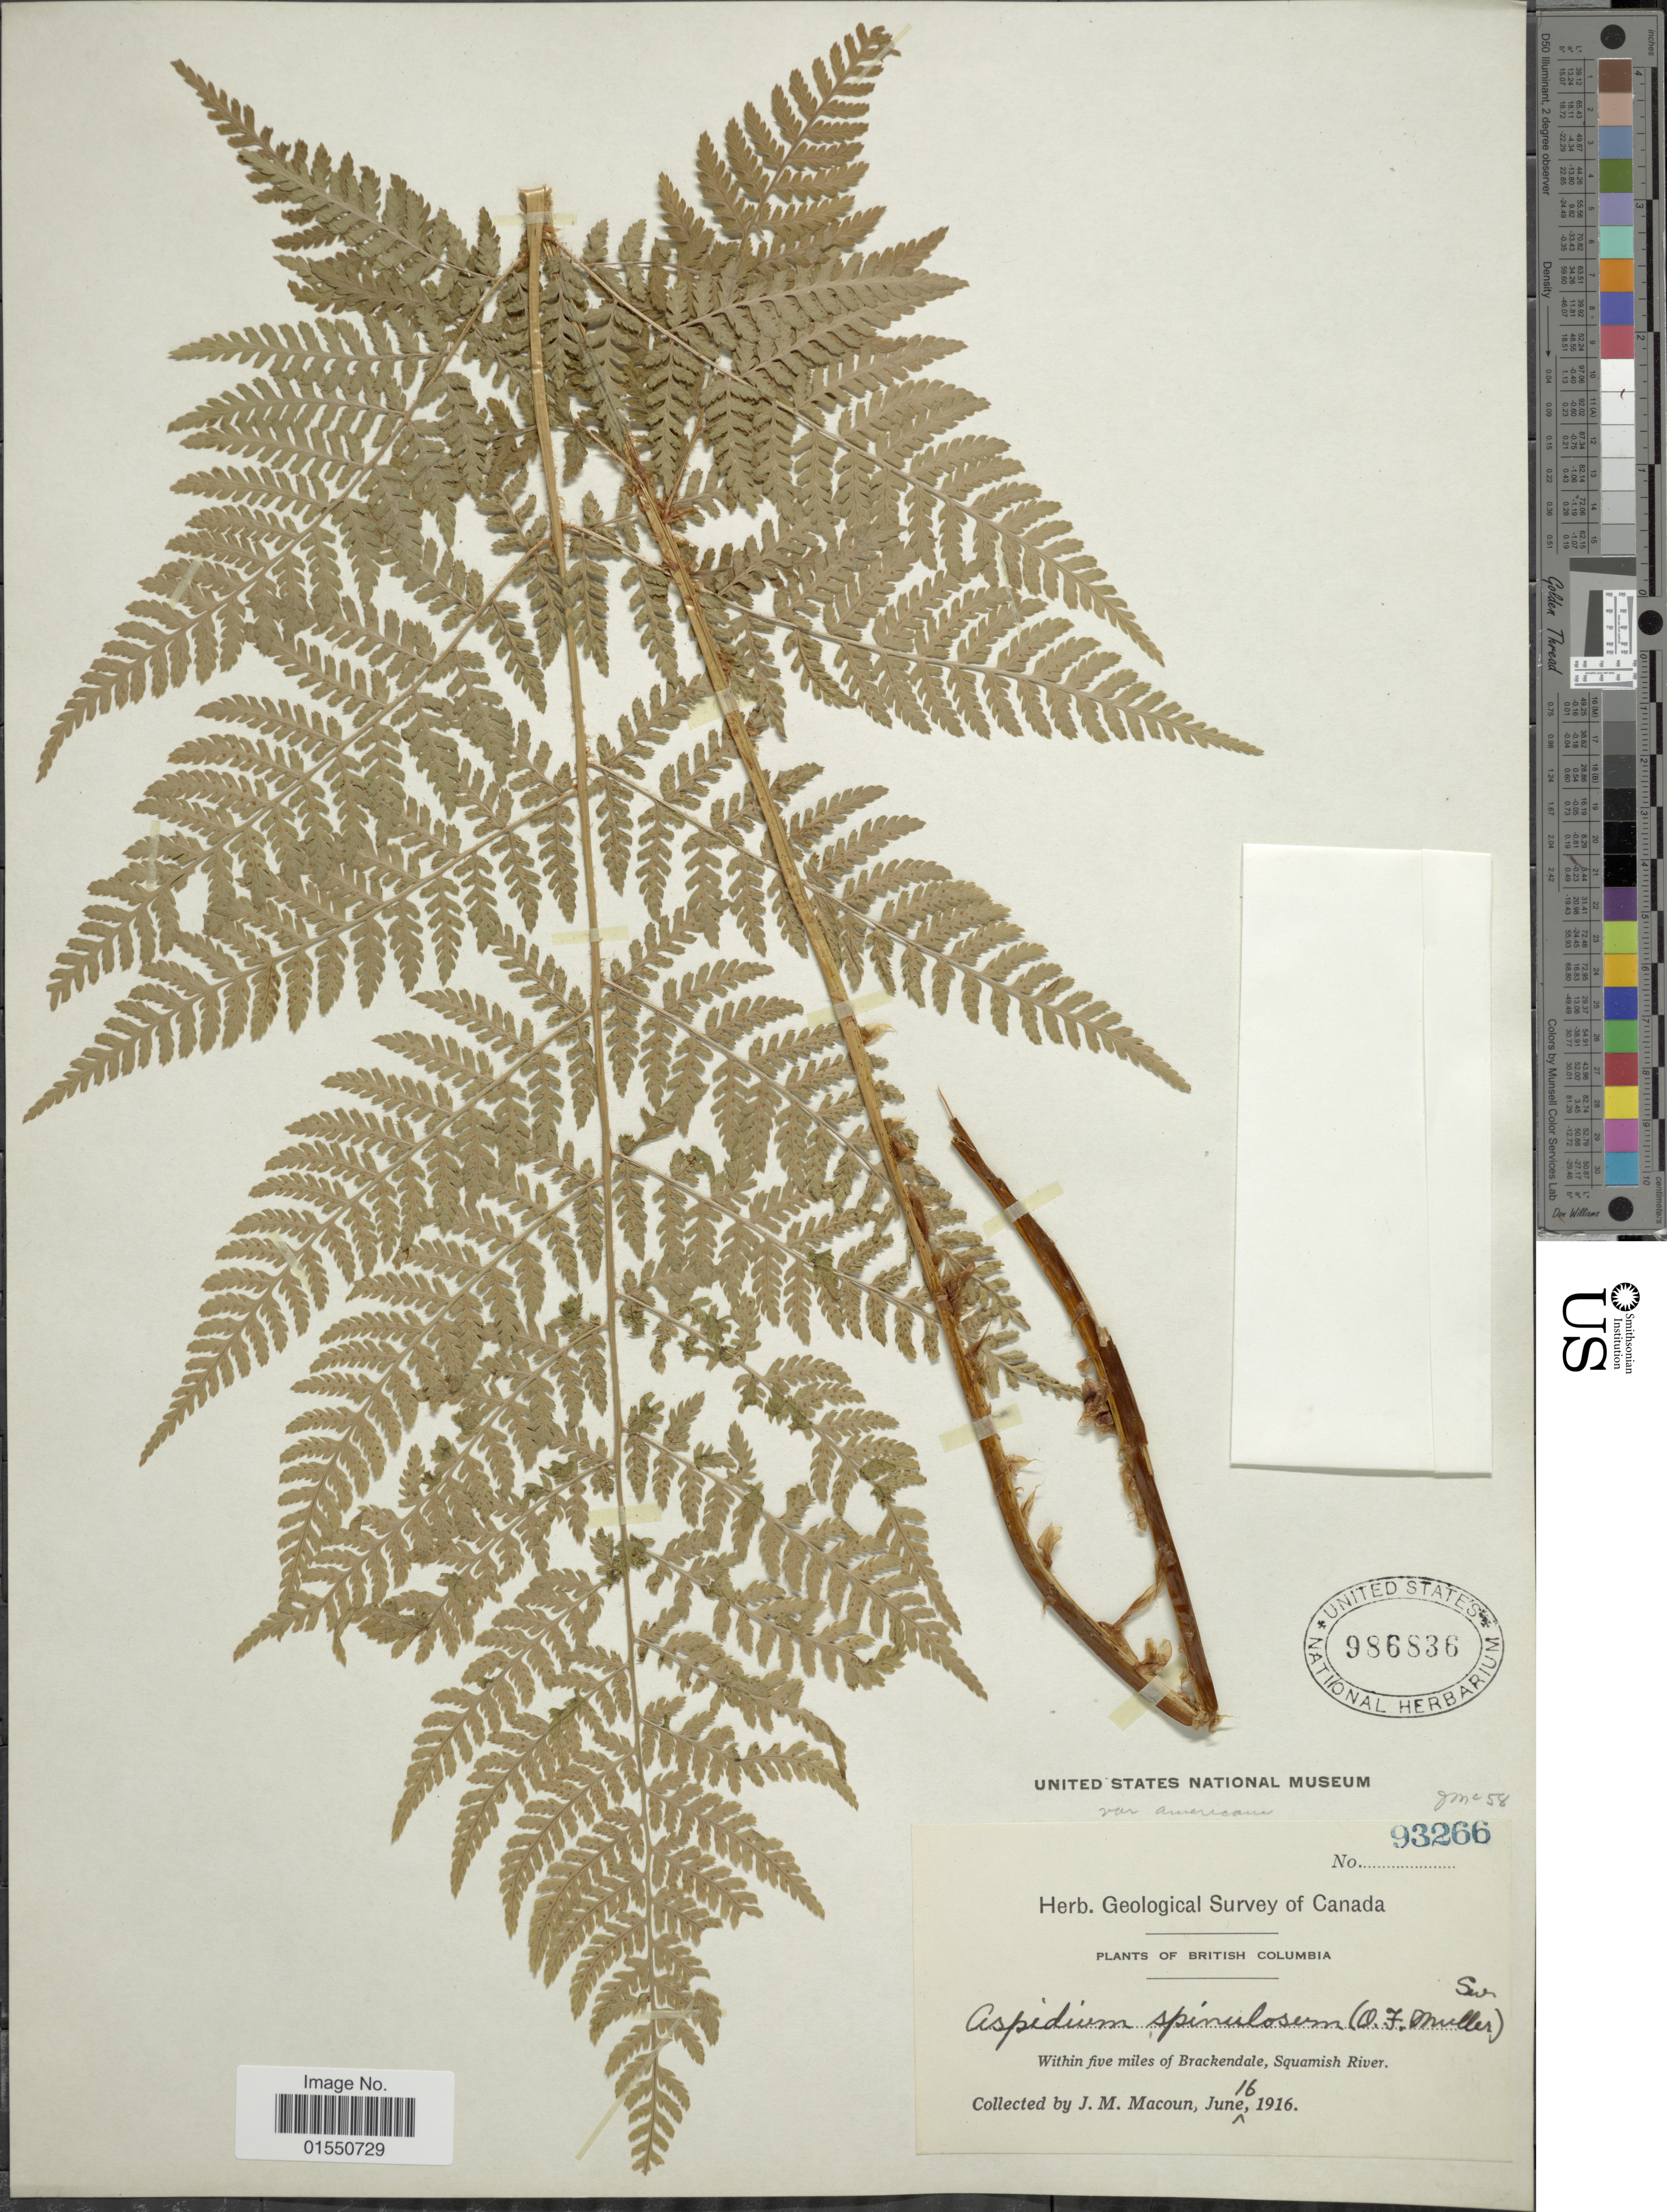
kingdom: Plantae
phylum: Tracheophyta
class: Polypodiopsida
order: Polypodiales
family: Dryopteridaceae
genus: Dryopteris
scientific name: Dryopteris expansa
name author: (C. Presl) Fraser-Jenk. & Jermy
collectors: J. M. Macoun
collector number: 93266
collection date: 1916-06-16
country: Canada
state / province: British Columbia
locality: Within five miles of Brackendale, Squamish River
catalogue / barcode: US 986836